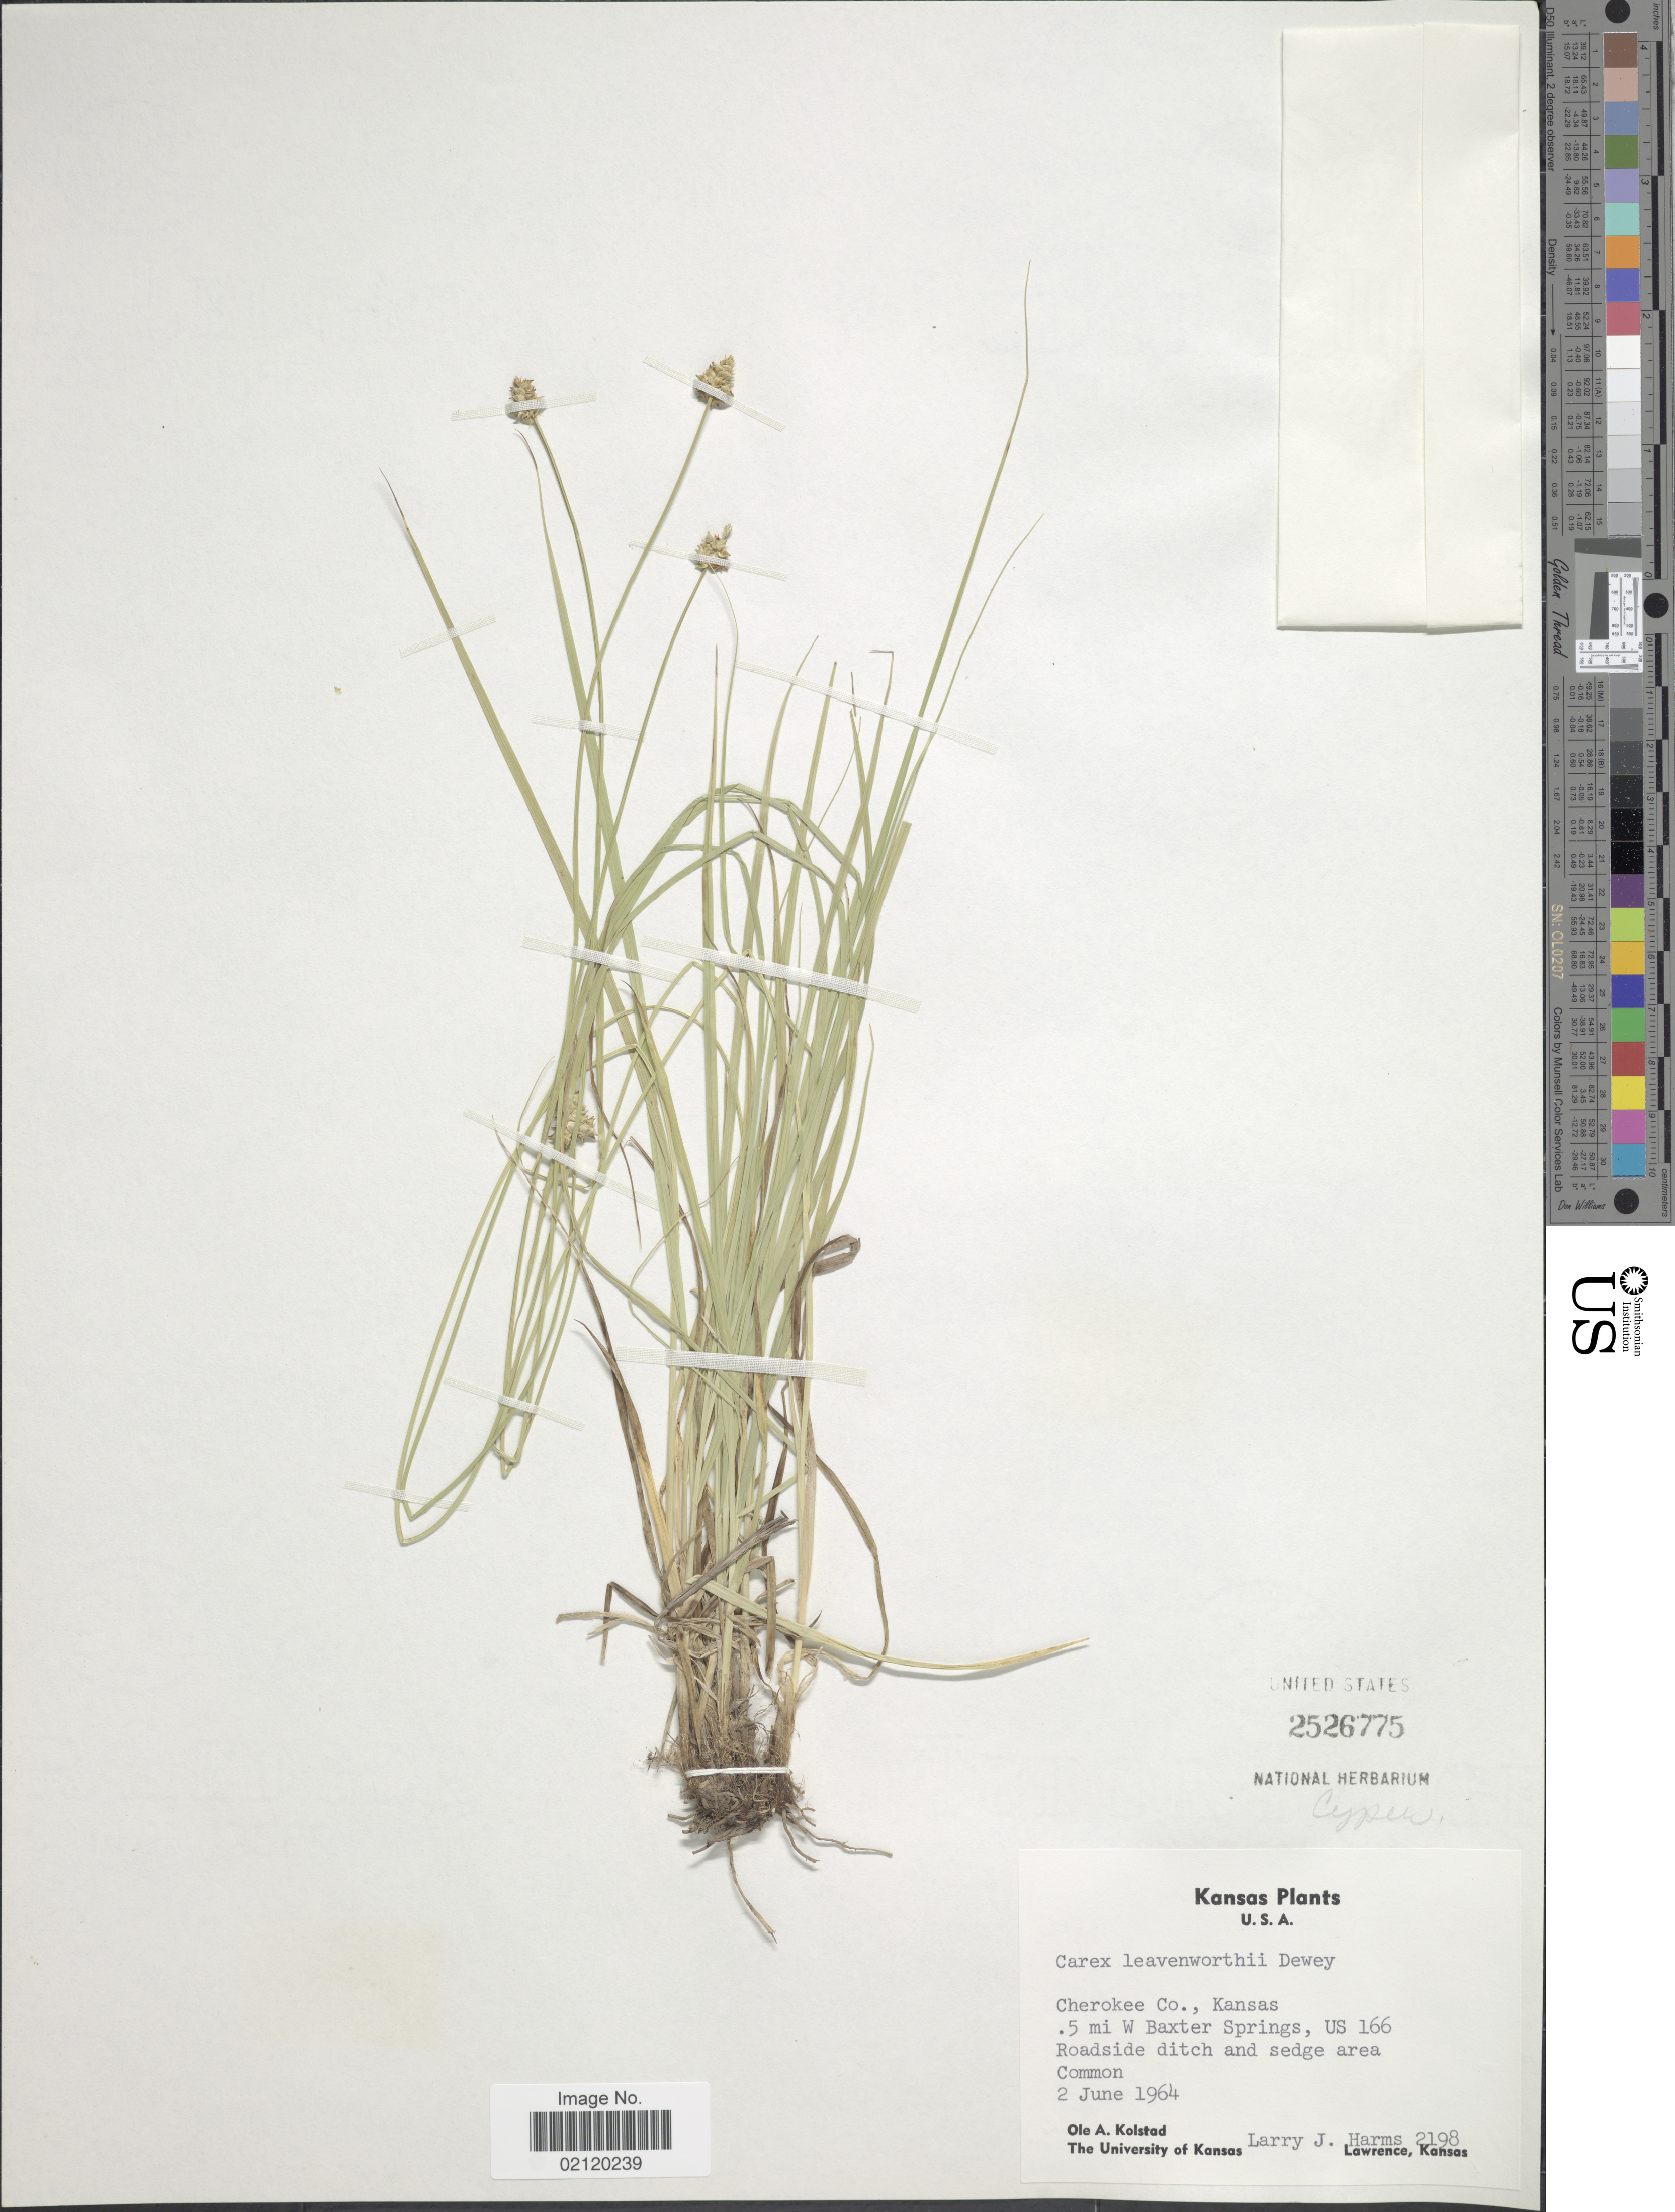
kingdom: Plantae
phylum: Tracheophyta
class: Liliopsida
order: Poales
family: Cyperaceae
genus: Carex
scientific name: Carex leavenworthii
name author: Dewey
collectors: L. Harms & O. Kolstad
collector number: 2198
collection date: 1964-06-02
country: United States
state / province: Kansas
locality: Cherokee Co., Kansas, 5 mi W Baxter Springs, US 166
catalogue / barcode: US 2526775